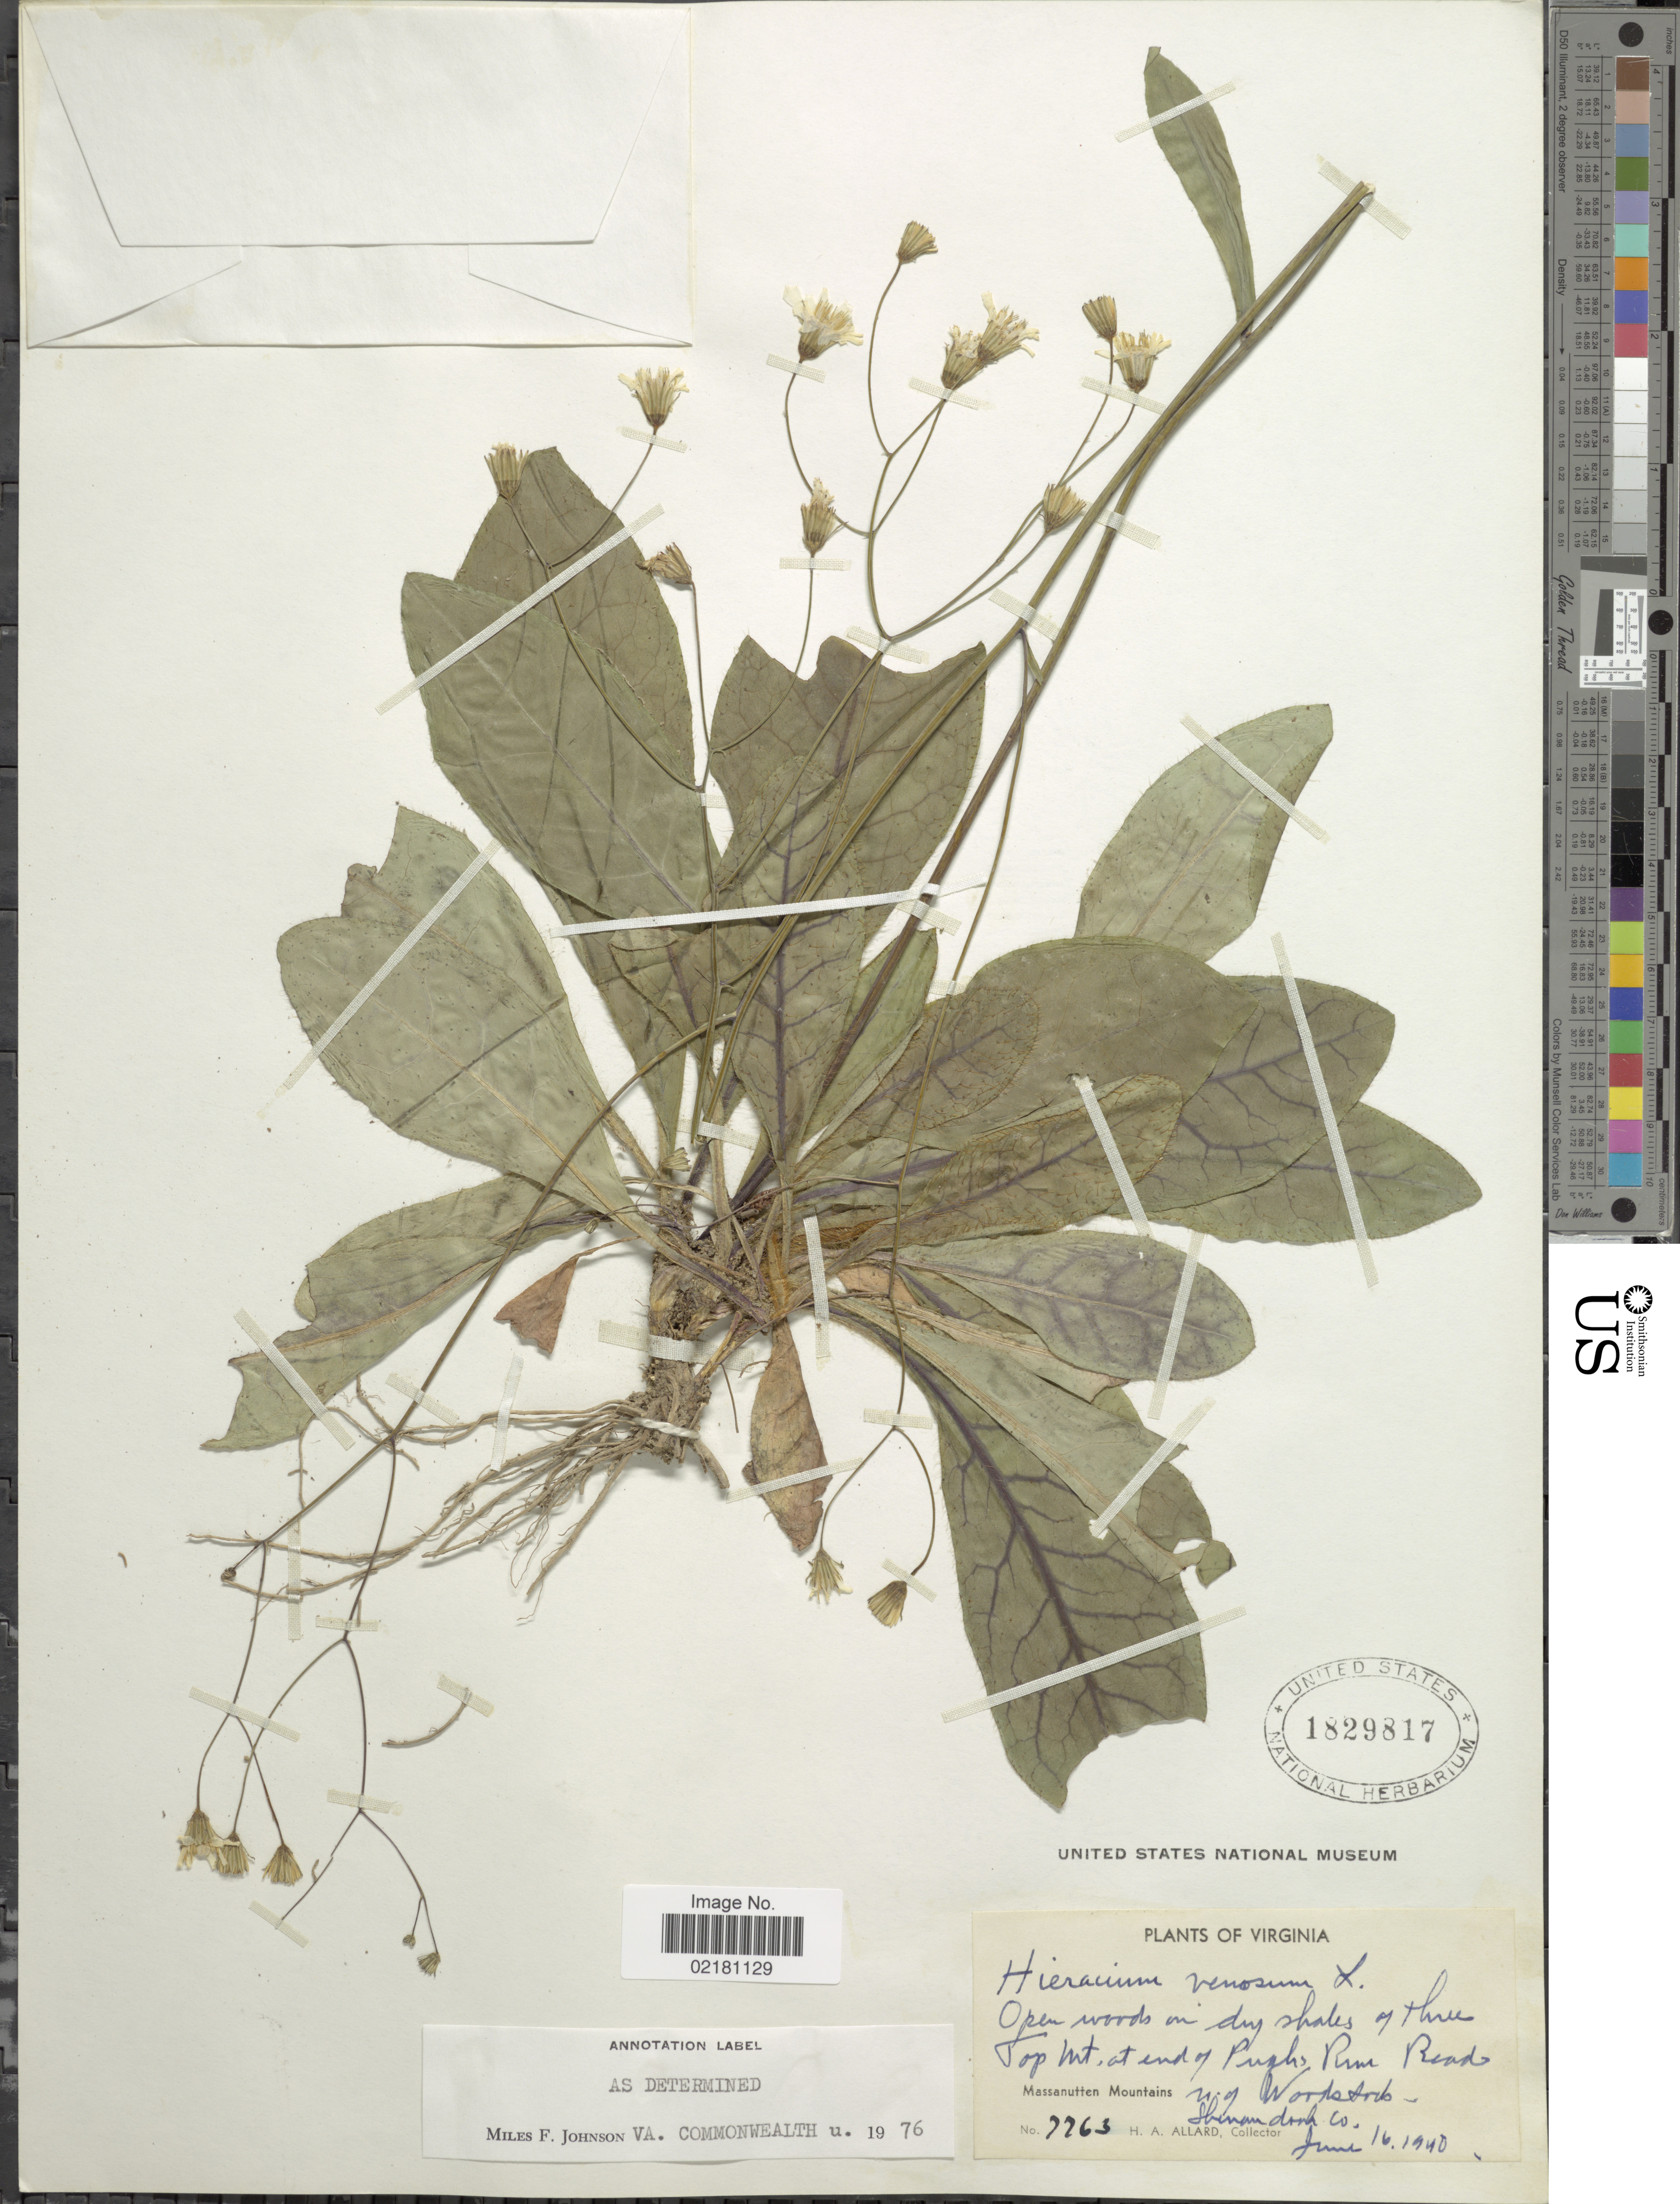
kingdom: Plantae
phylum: Tracheophyta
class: Magnoliopsida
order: Asterales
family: Asteraceae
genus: Hieracium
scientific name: Hieracium venosum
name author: L.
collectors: H. A. Allard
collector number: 7763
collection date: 1940-06-16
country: United States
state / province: Virginia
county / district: Shenandoah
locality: Open woods on dry shales of Three Top Mt. at end of Pughs River Road. Massanutten Mountains, Woodstock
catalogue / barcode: US 1829817